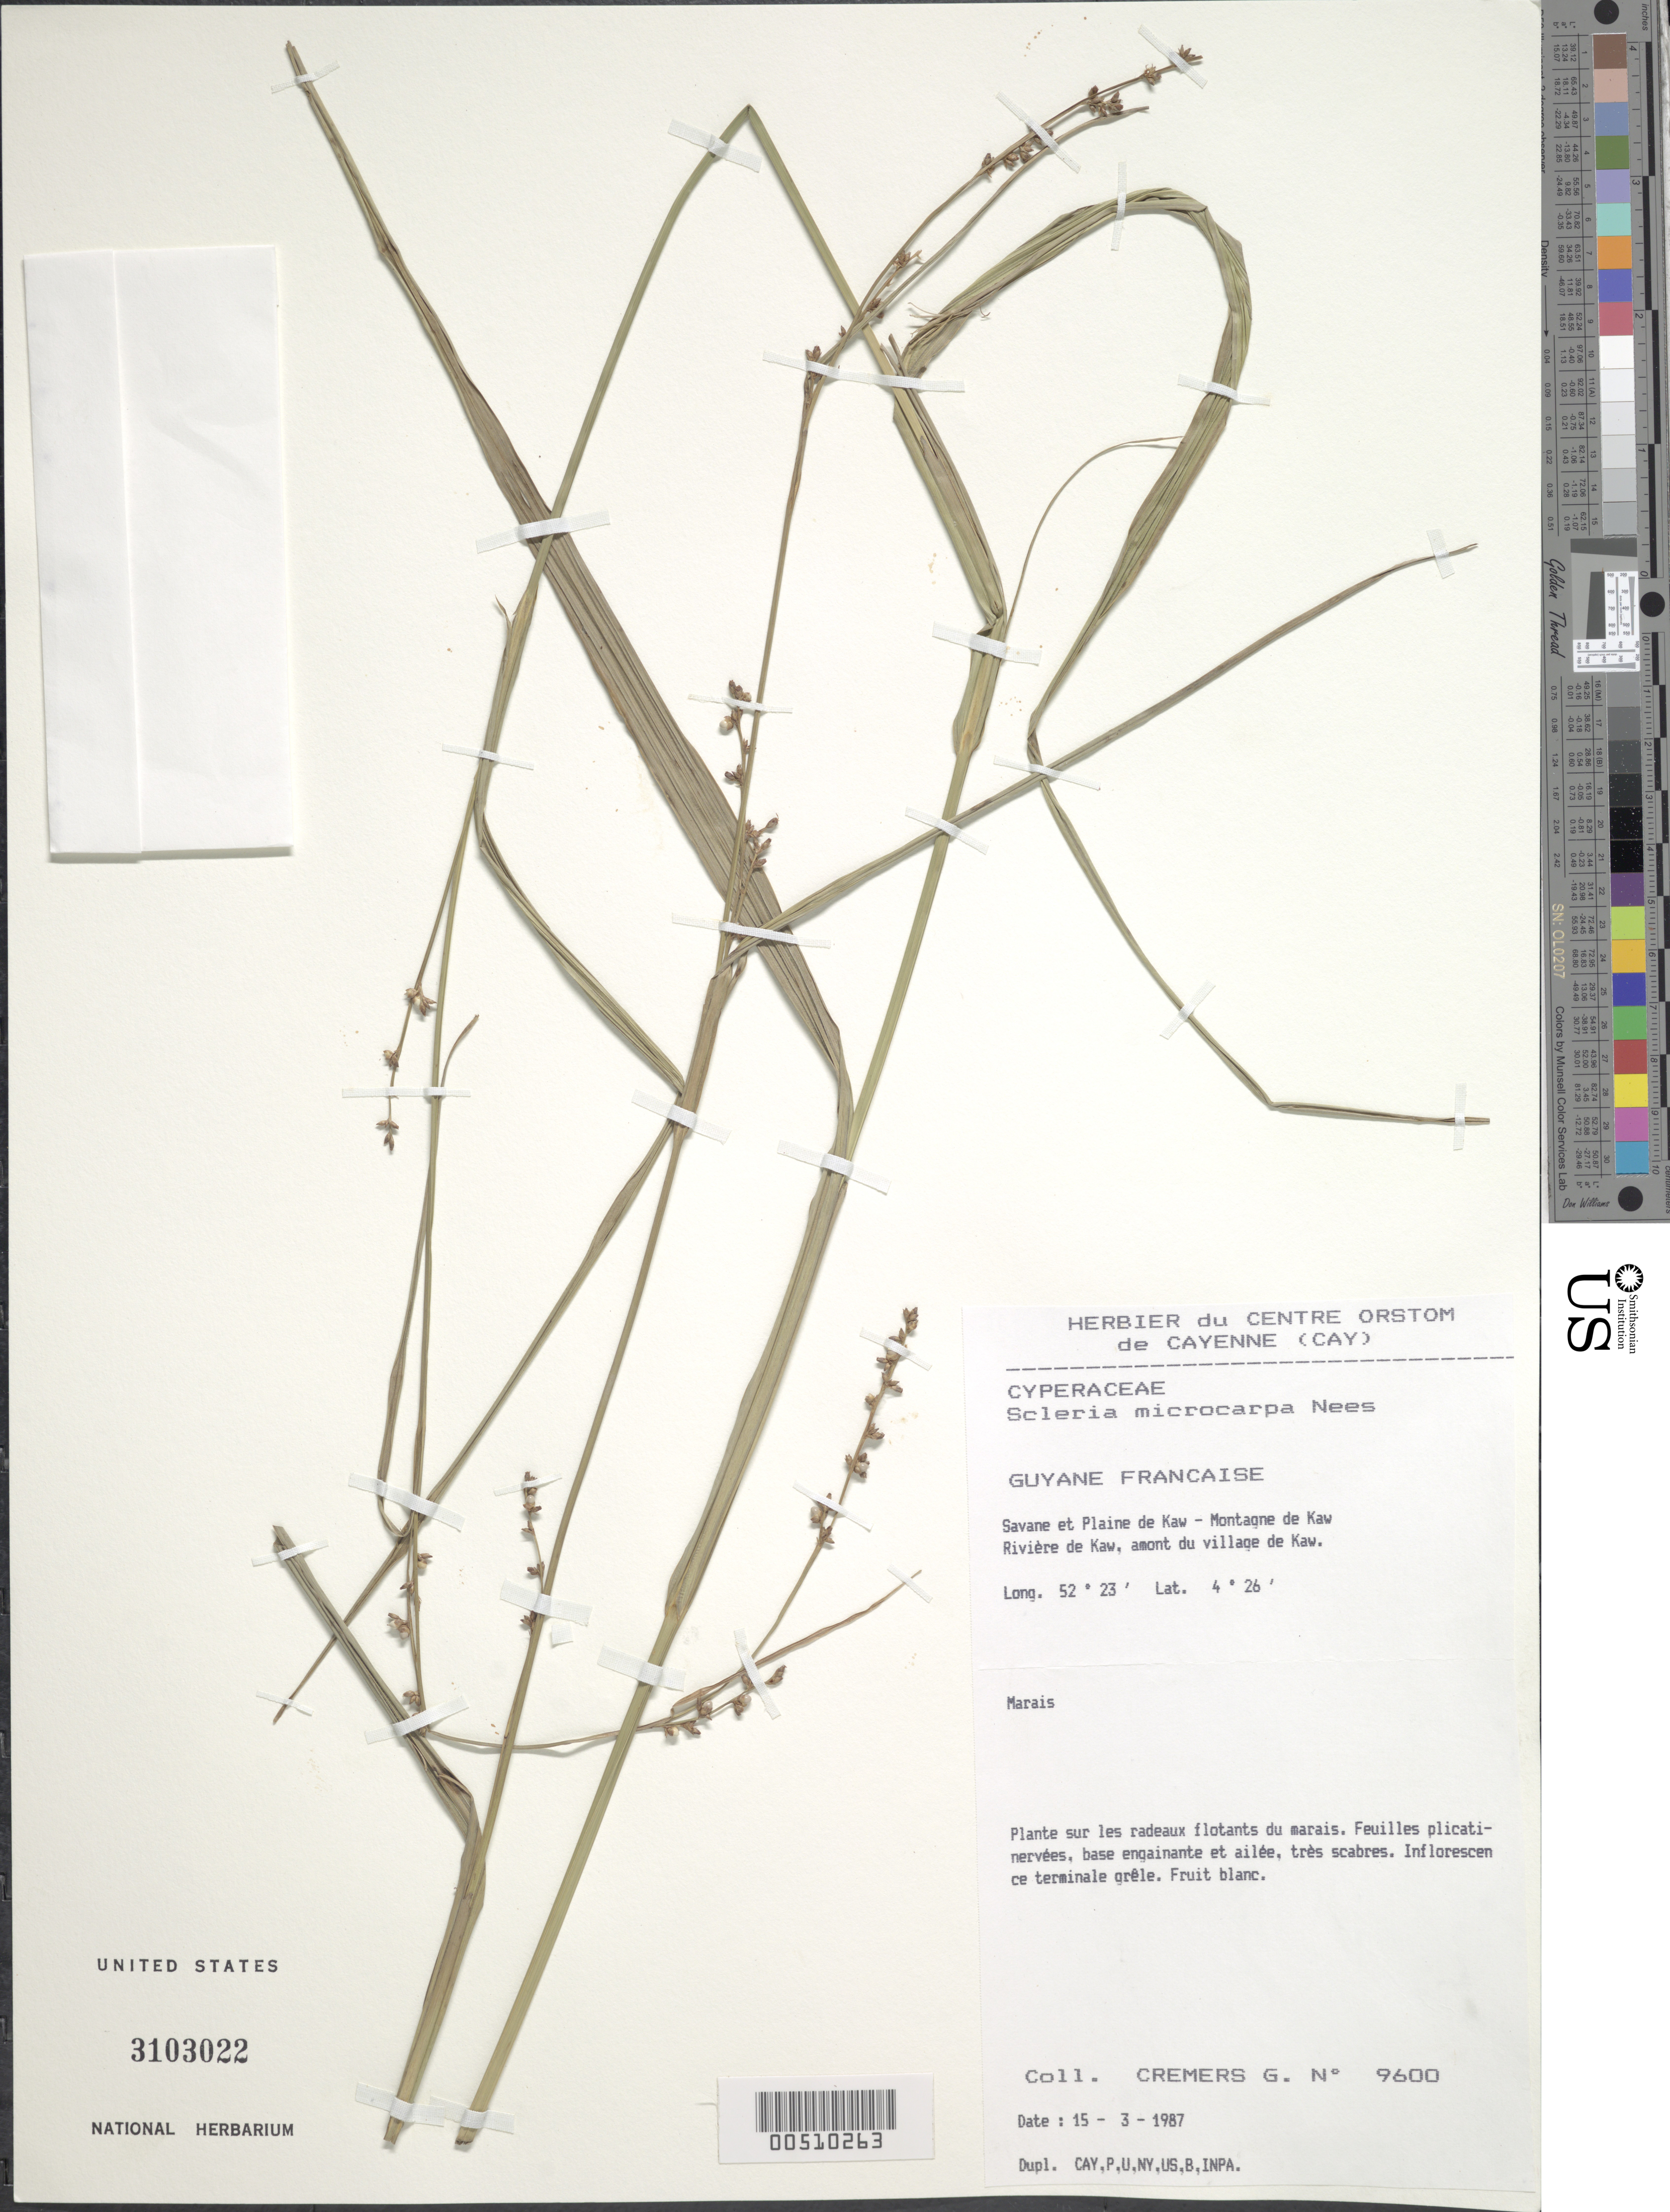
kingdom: Plantae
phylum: Tracheophyta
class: Liliopsida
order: Poales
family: Cyperaceae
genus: Scleria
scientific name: Scleria microcarpa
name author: Nees ex Kunth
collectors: G. Cremers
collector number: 9600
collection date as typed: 15 Mar 1987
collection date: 1987-03-15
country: French Guiana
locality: Savane et Plaine de Kaw - Montagne de Kaw; riviere de Kaw, amont de village de Kaw.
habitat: Marais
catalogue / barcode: US 3103022